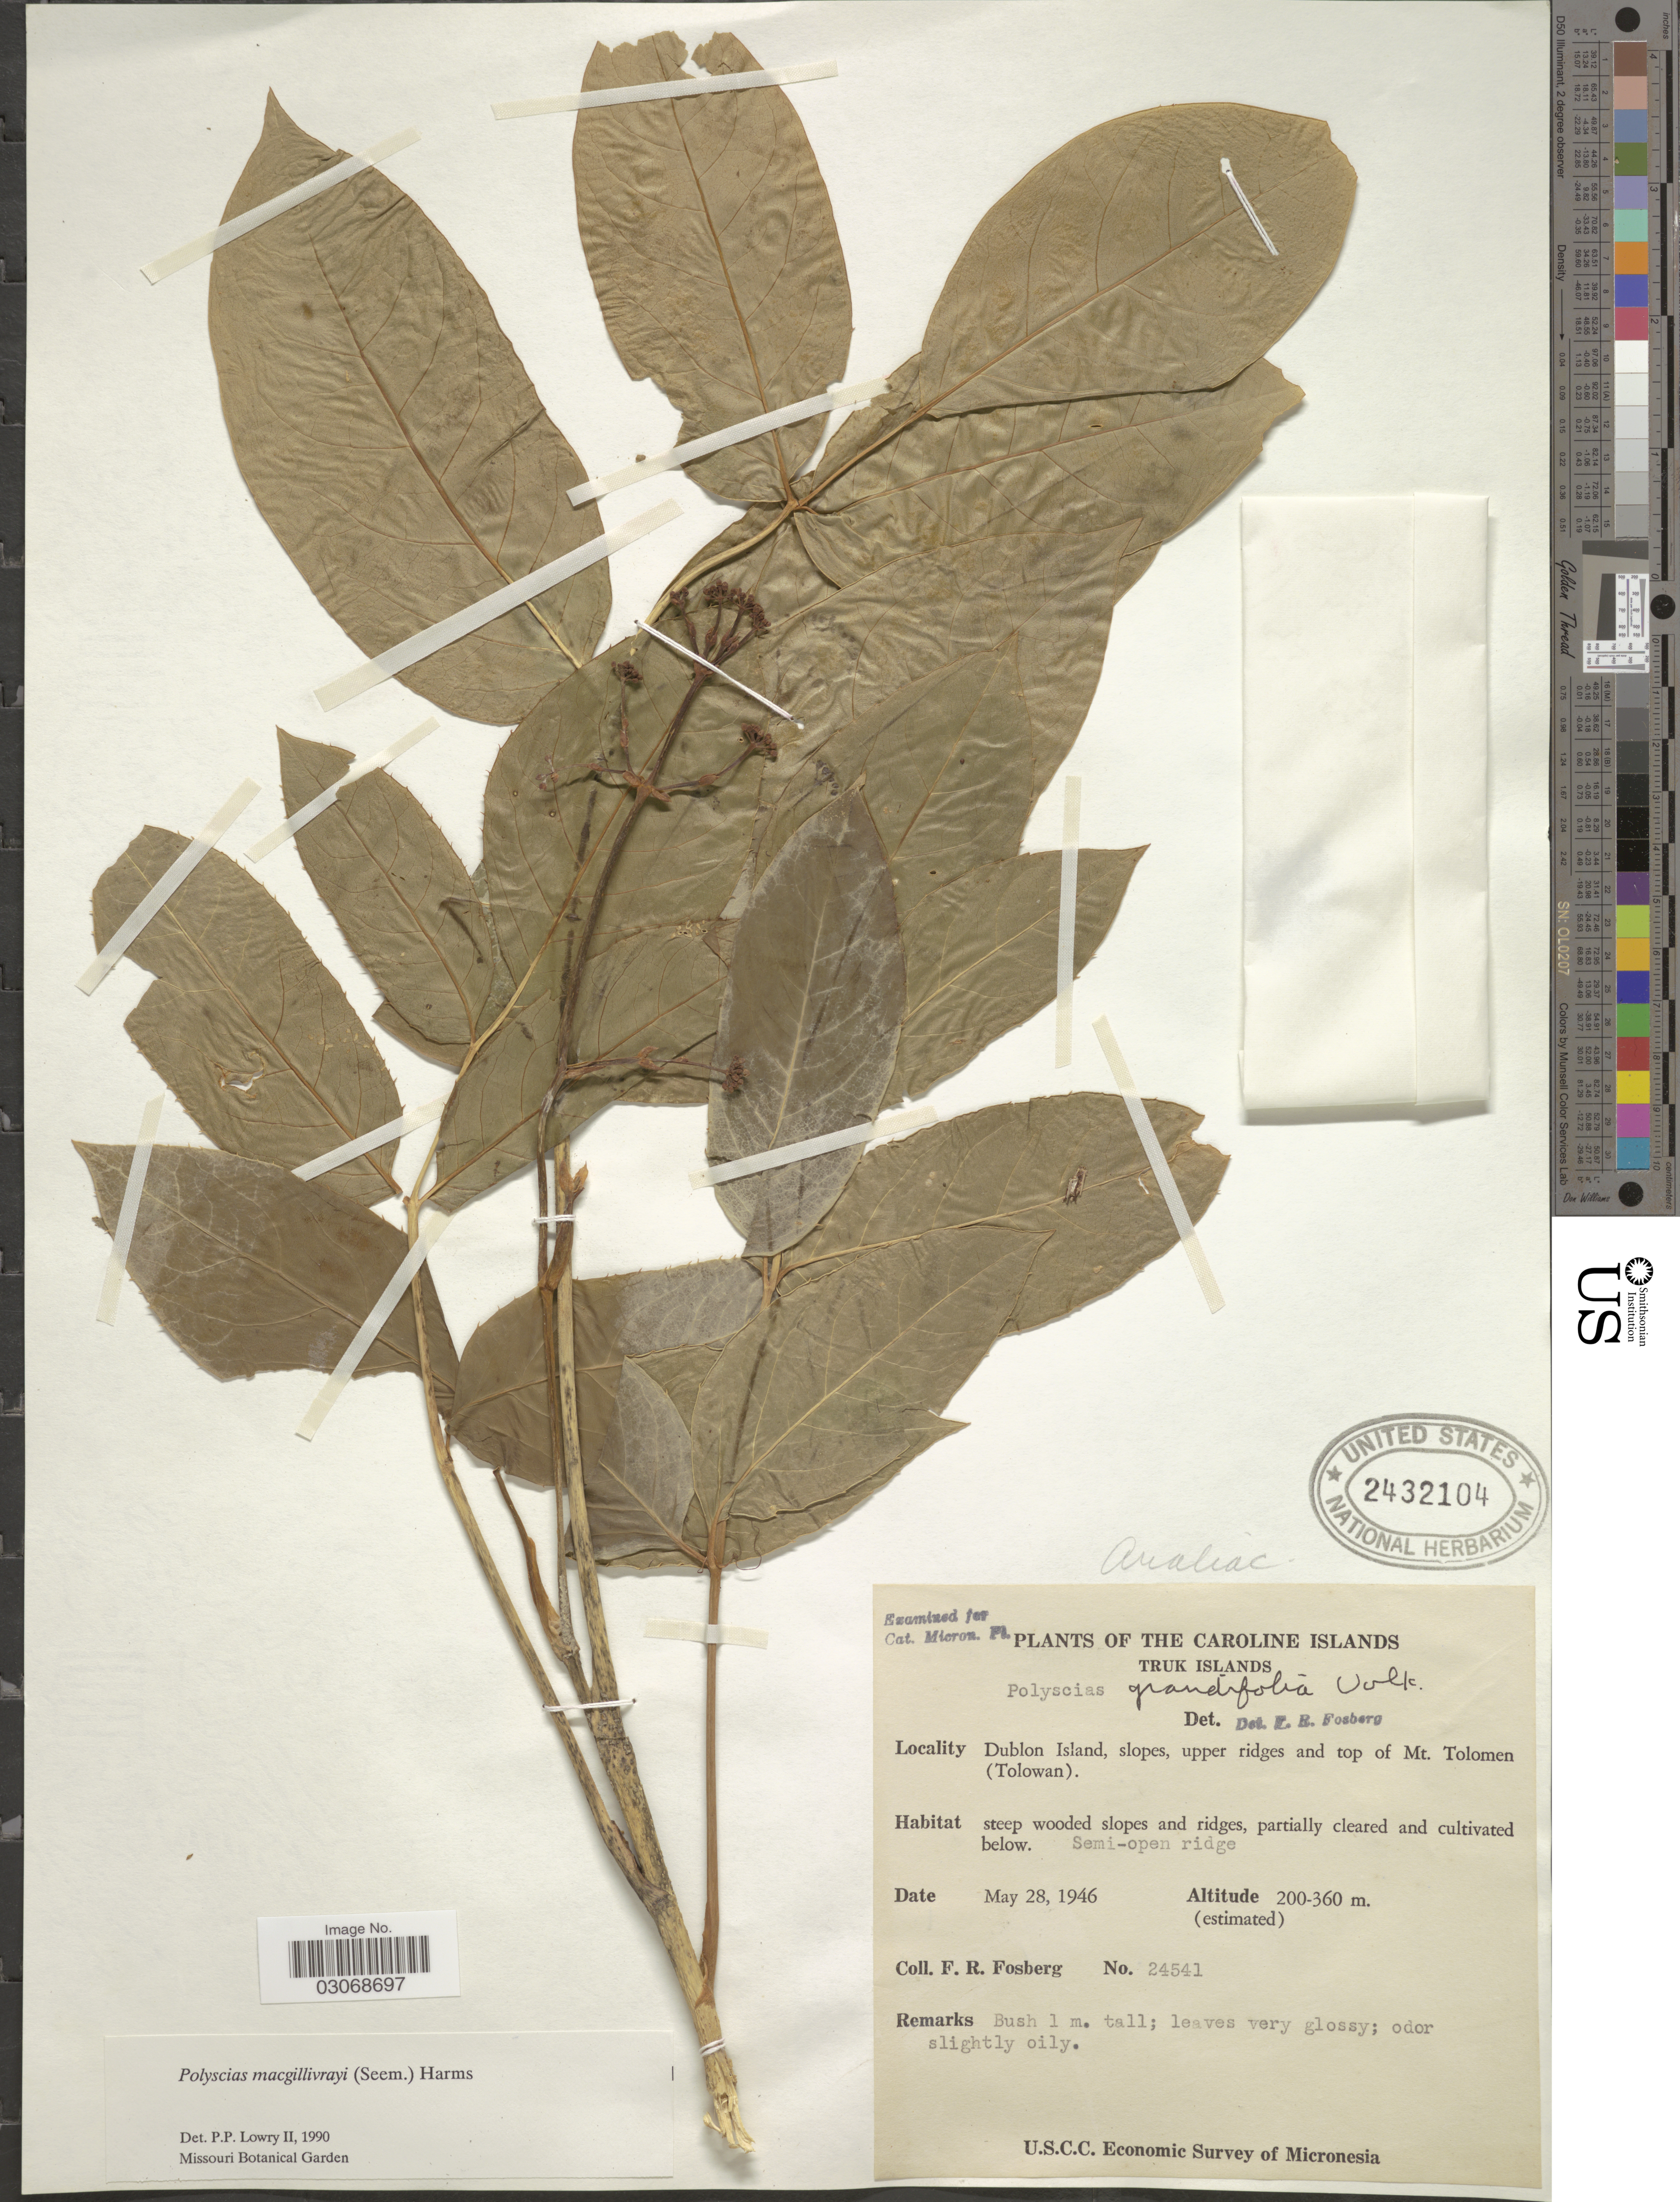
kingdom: Plantae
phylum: Tracheophyta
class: Magnoliopsida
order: Apiales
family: Araliaceae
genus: Polyscias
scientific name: Polyscias macgillivrayi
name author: Harms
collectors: F. R. Fosberg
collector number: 24541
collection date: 1946-05-28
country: Micronesia, Federated States of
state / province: Truk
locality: The Caroline Islands, Truk Islands, Dublon Island, slopes, upper ridges and top of Mt. Tolomen (Tolowan).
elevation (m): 200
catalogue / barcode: US 2432104